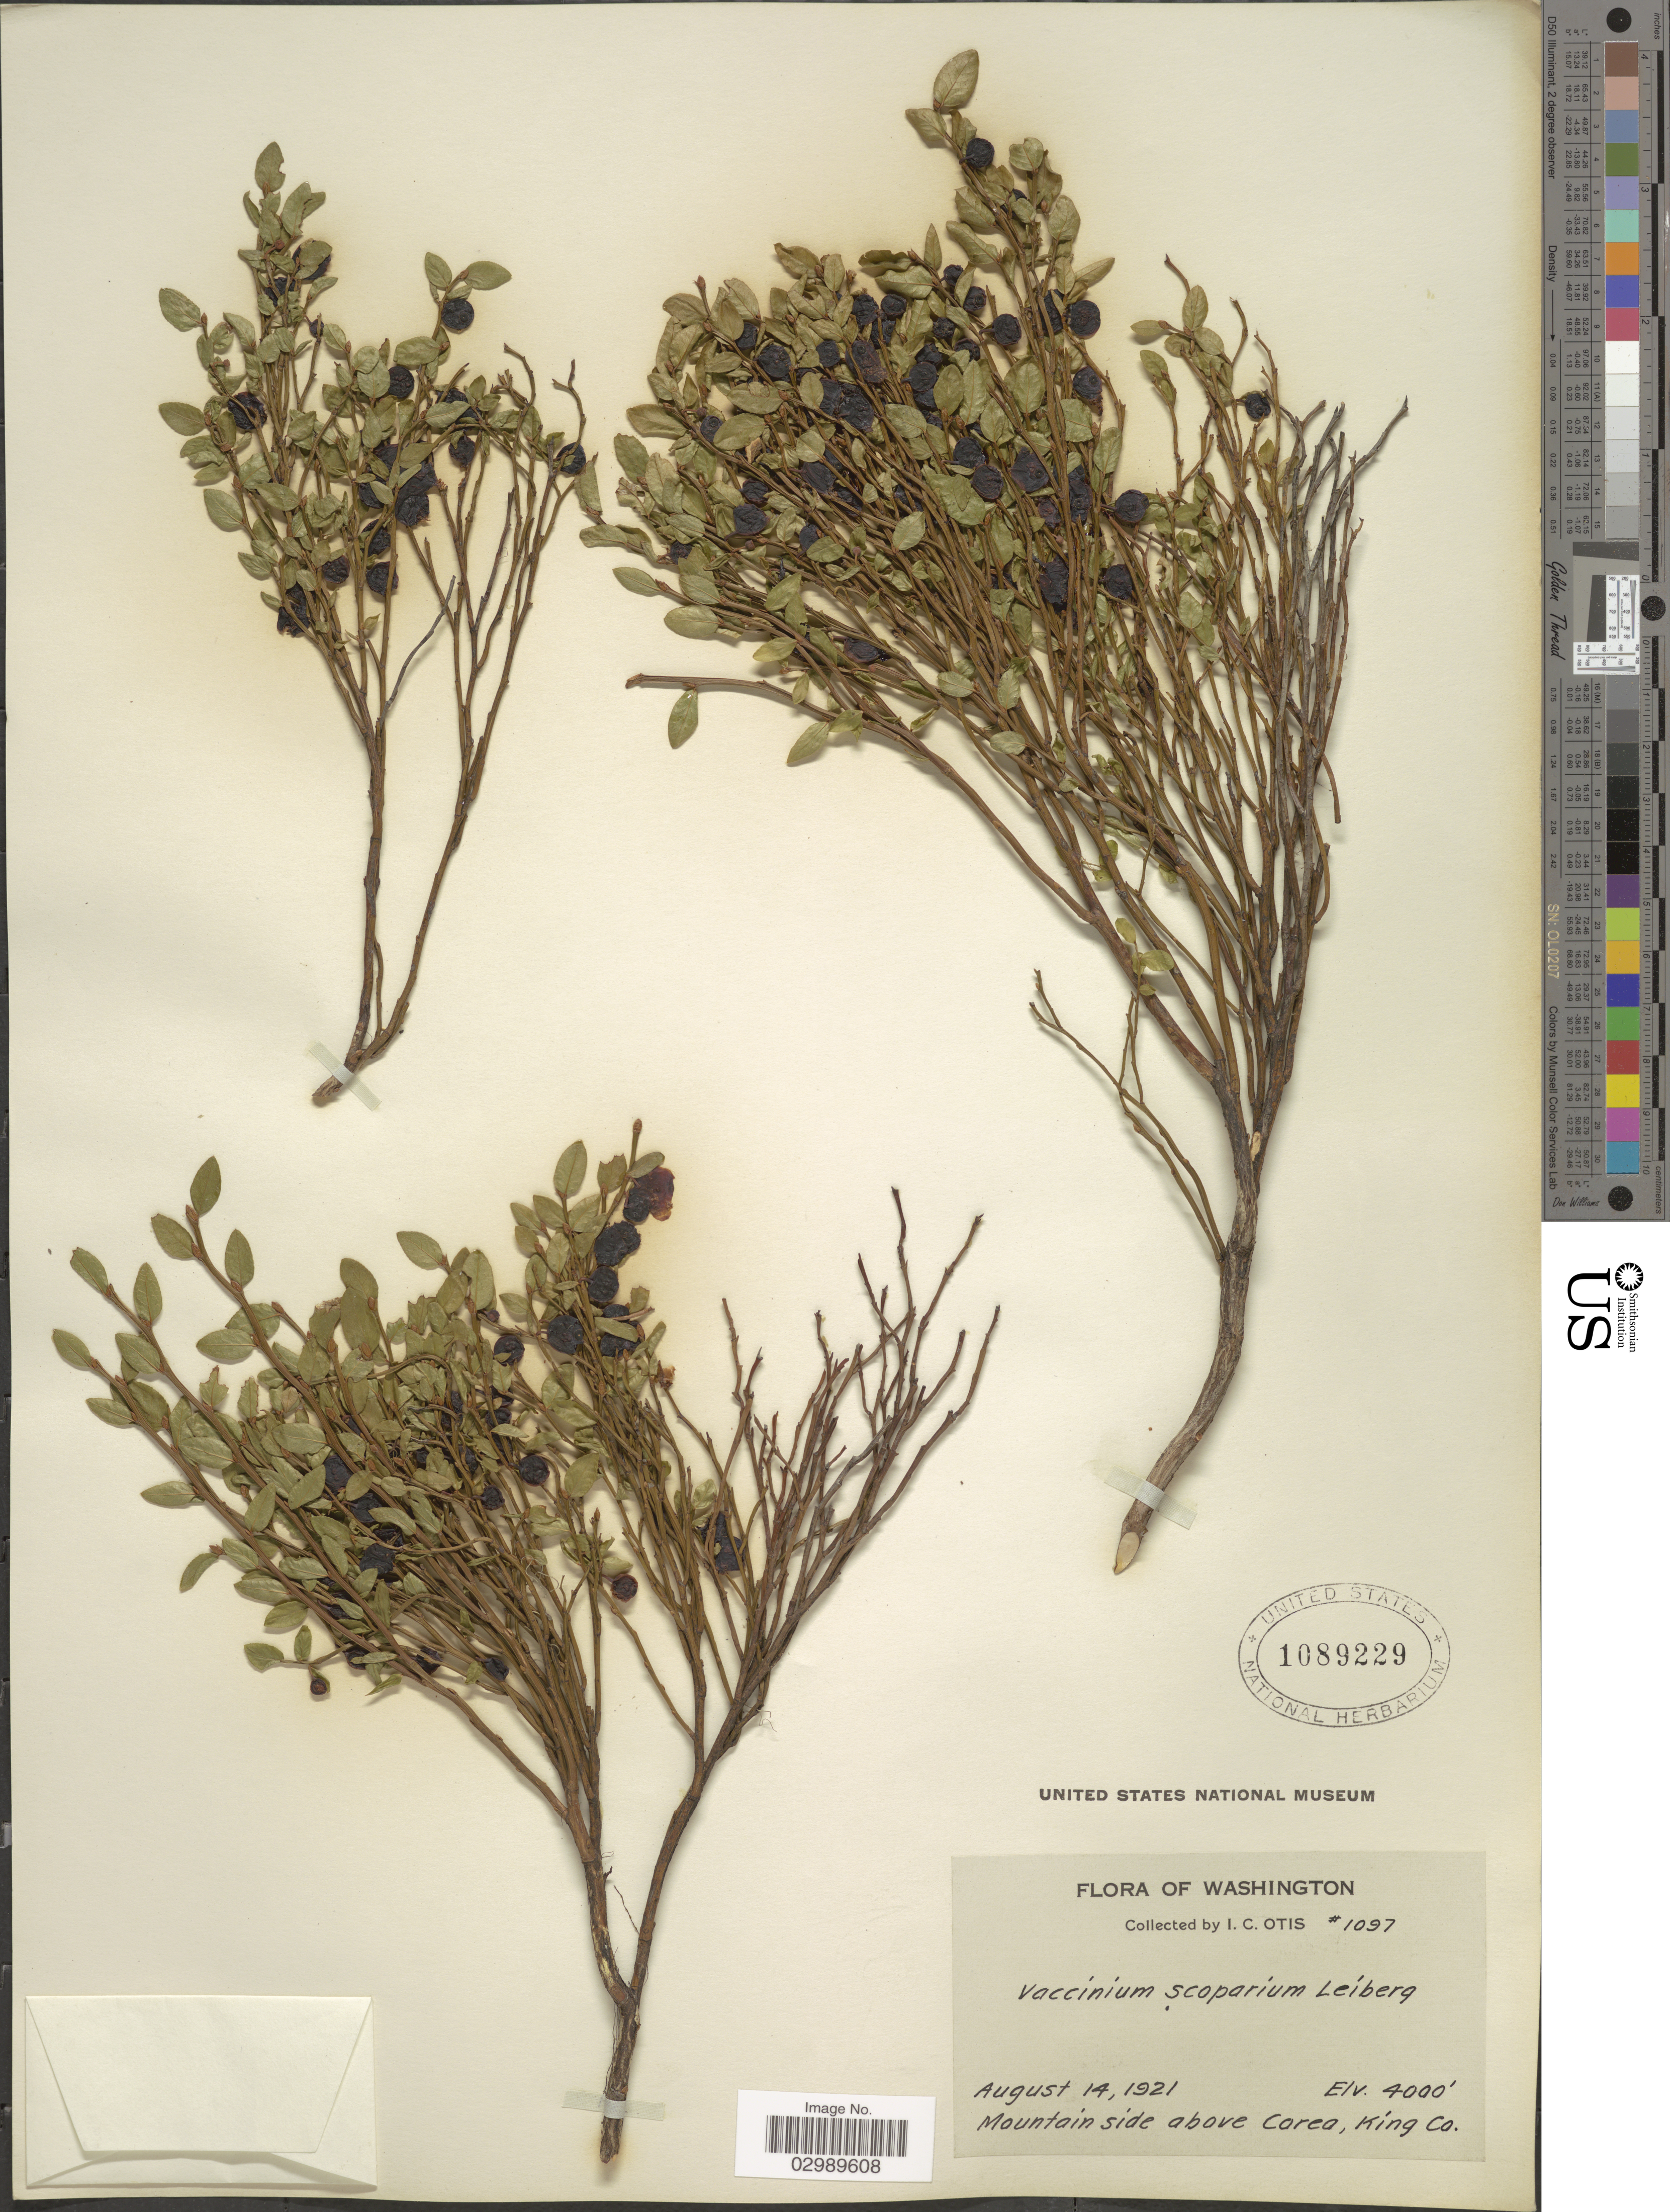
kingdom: Plantae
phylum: Tracheophyta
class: Magnoliopsida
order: Ericales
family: Ericaceae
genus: Vaccinium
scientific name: Vaccinium scoparium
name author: Leiberg ex Coville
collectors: I. C. Otis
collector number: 1097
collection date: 1921-08-14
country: United States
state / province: Washington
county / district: King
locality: Mountain side above Corea, King Co.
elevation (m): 1219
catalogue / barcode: US 1089229